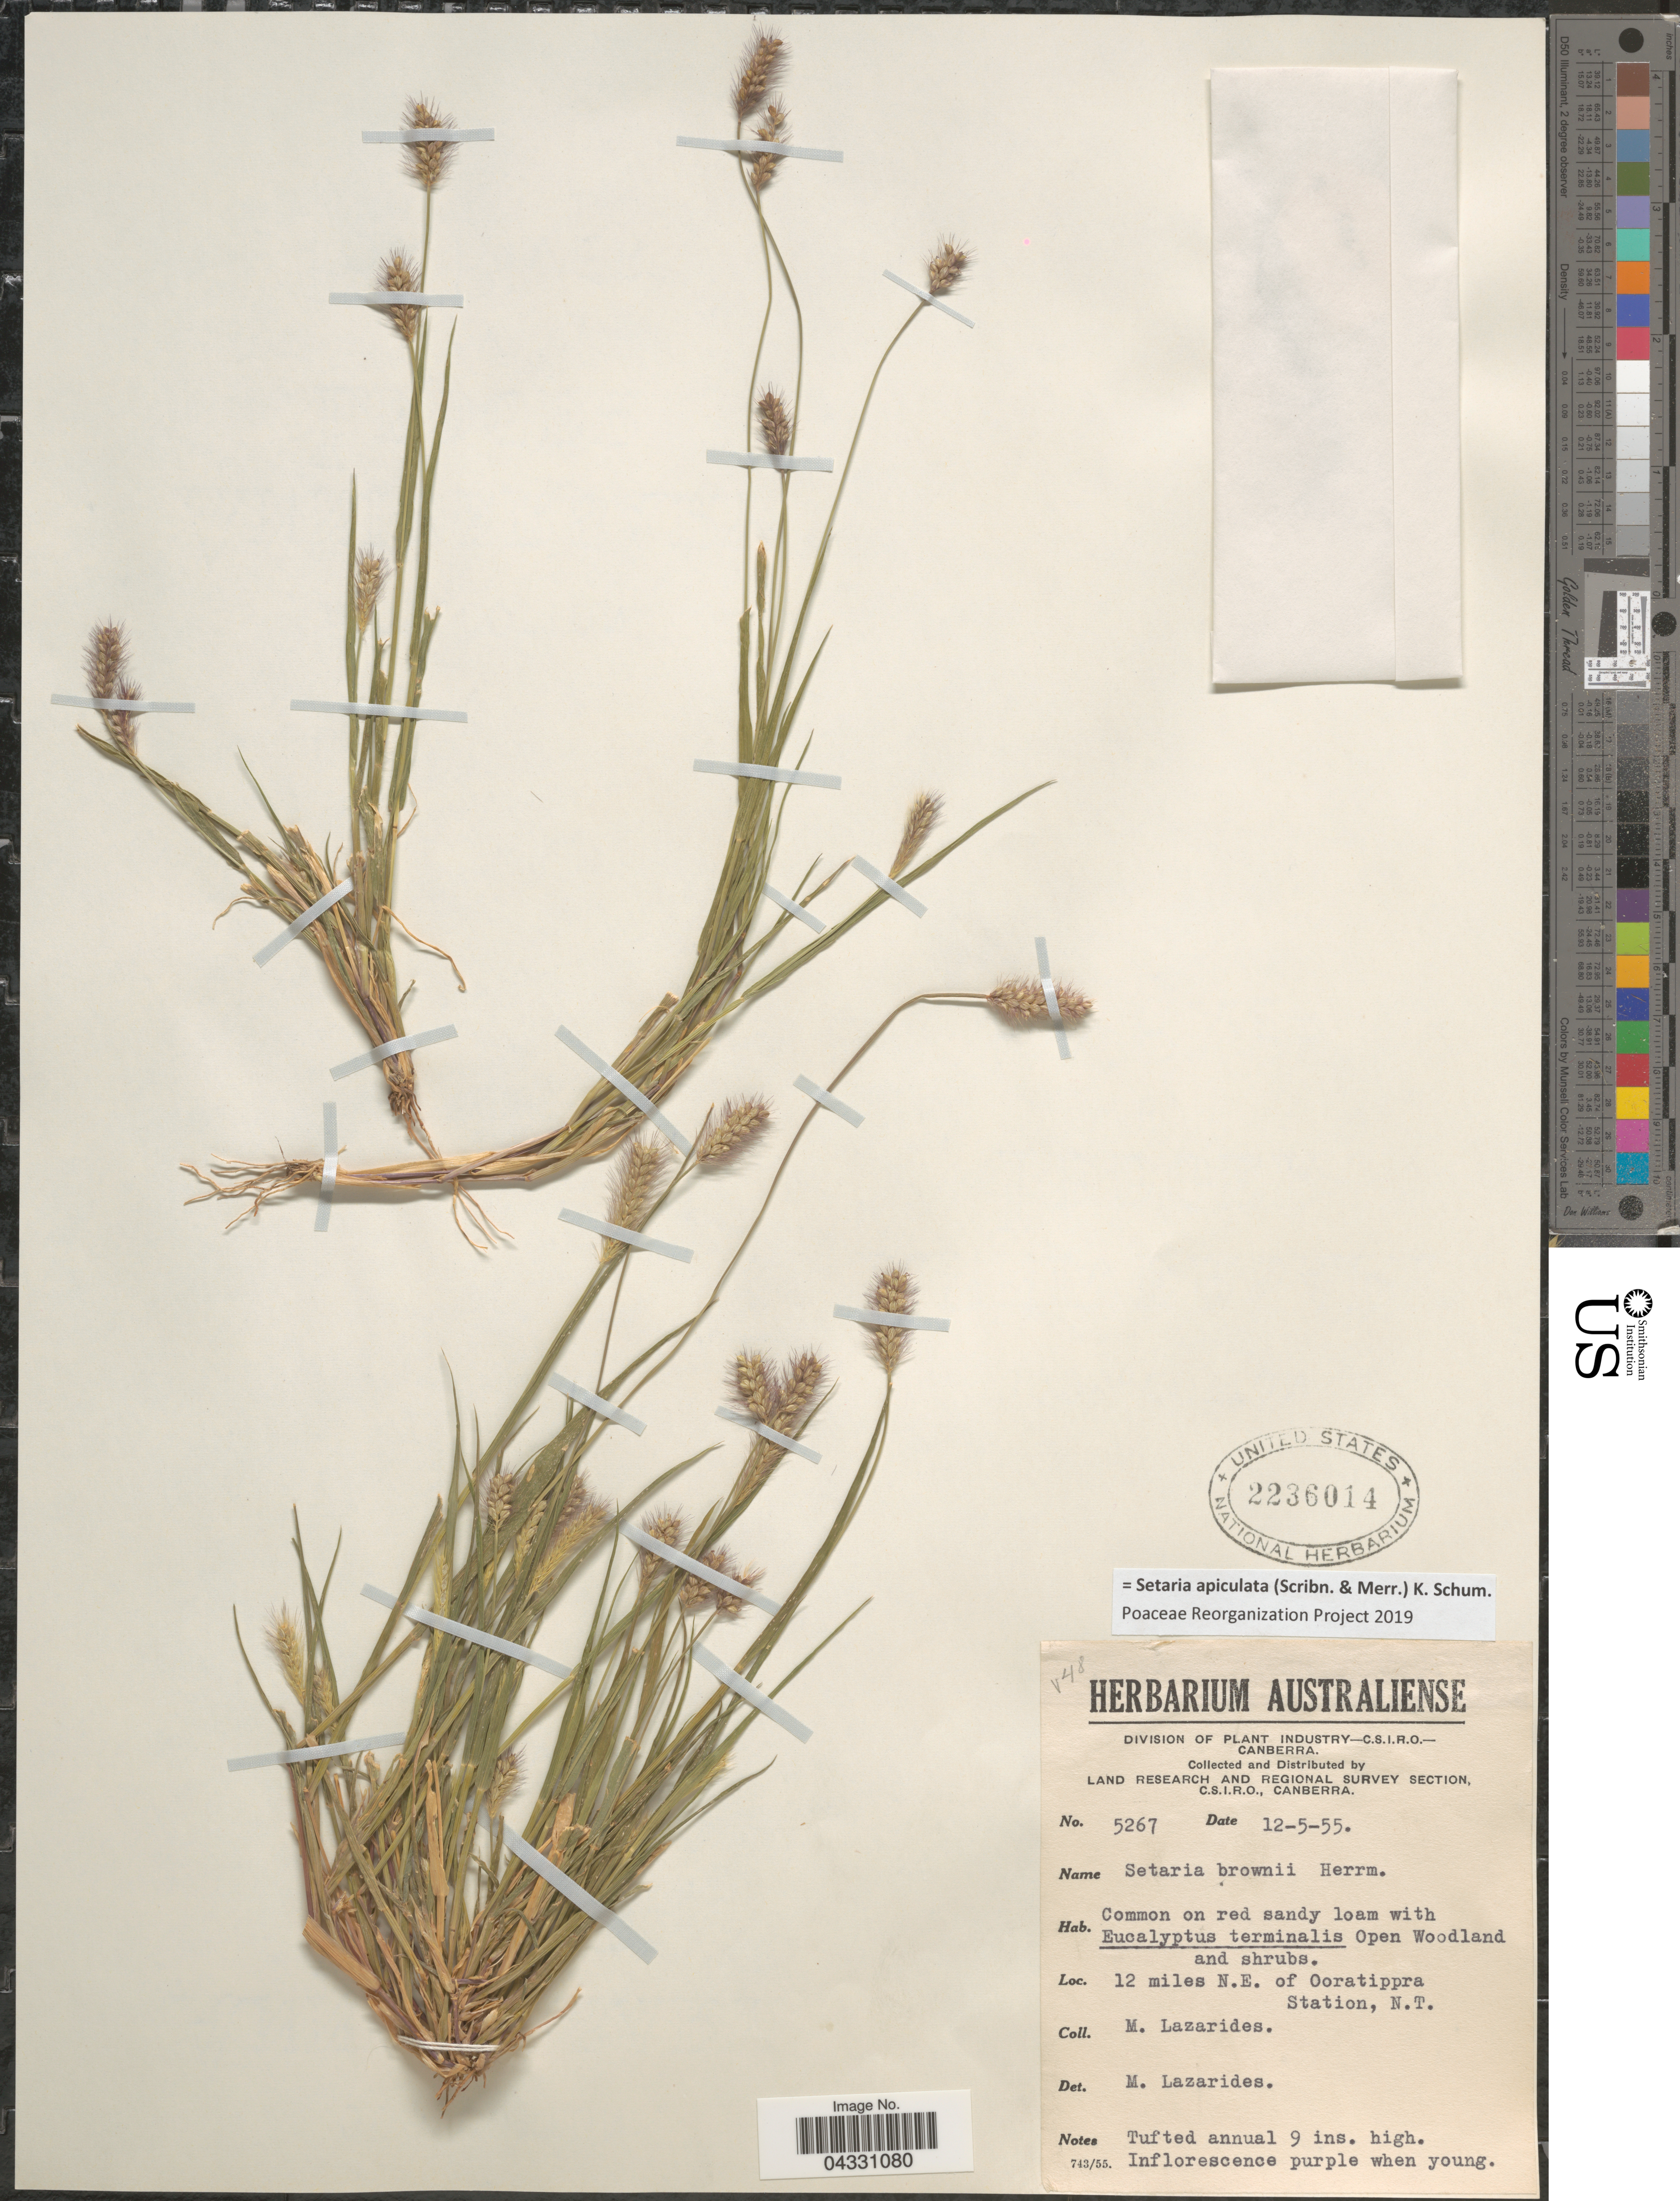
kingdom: Plantae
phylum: Tracheophyta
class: Liliopsida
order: Poales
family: Poaceae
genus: Setaria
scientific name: Setaria apiculata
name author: (Scribn. & Merr.) K. Schum.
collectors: M. Lazarides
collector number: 5267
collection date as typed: Transcribed d/m/y: 12/5/55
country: Australia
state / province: Northern Territory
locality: Land Reserach and Regional Survey Section. 12 miles N.E. of Ooratippra Station.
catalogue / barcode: US 2236014